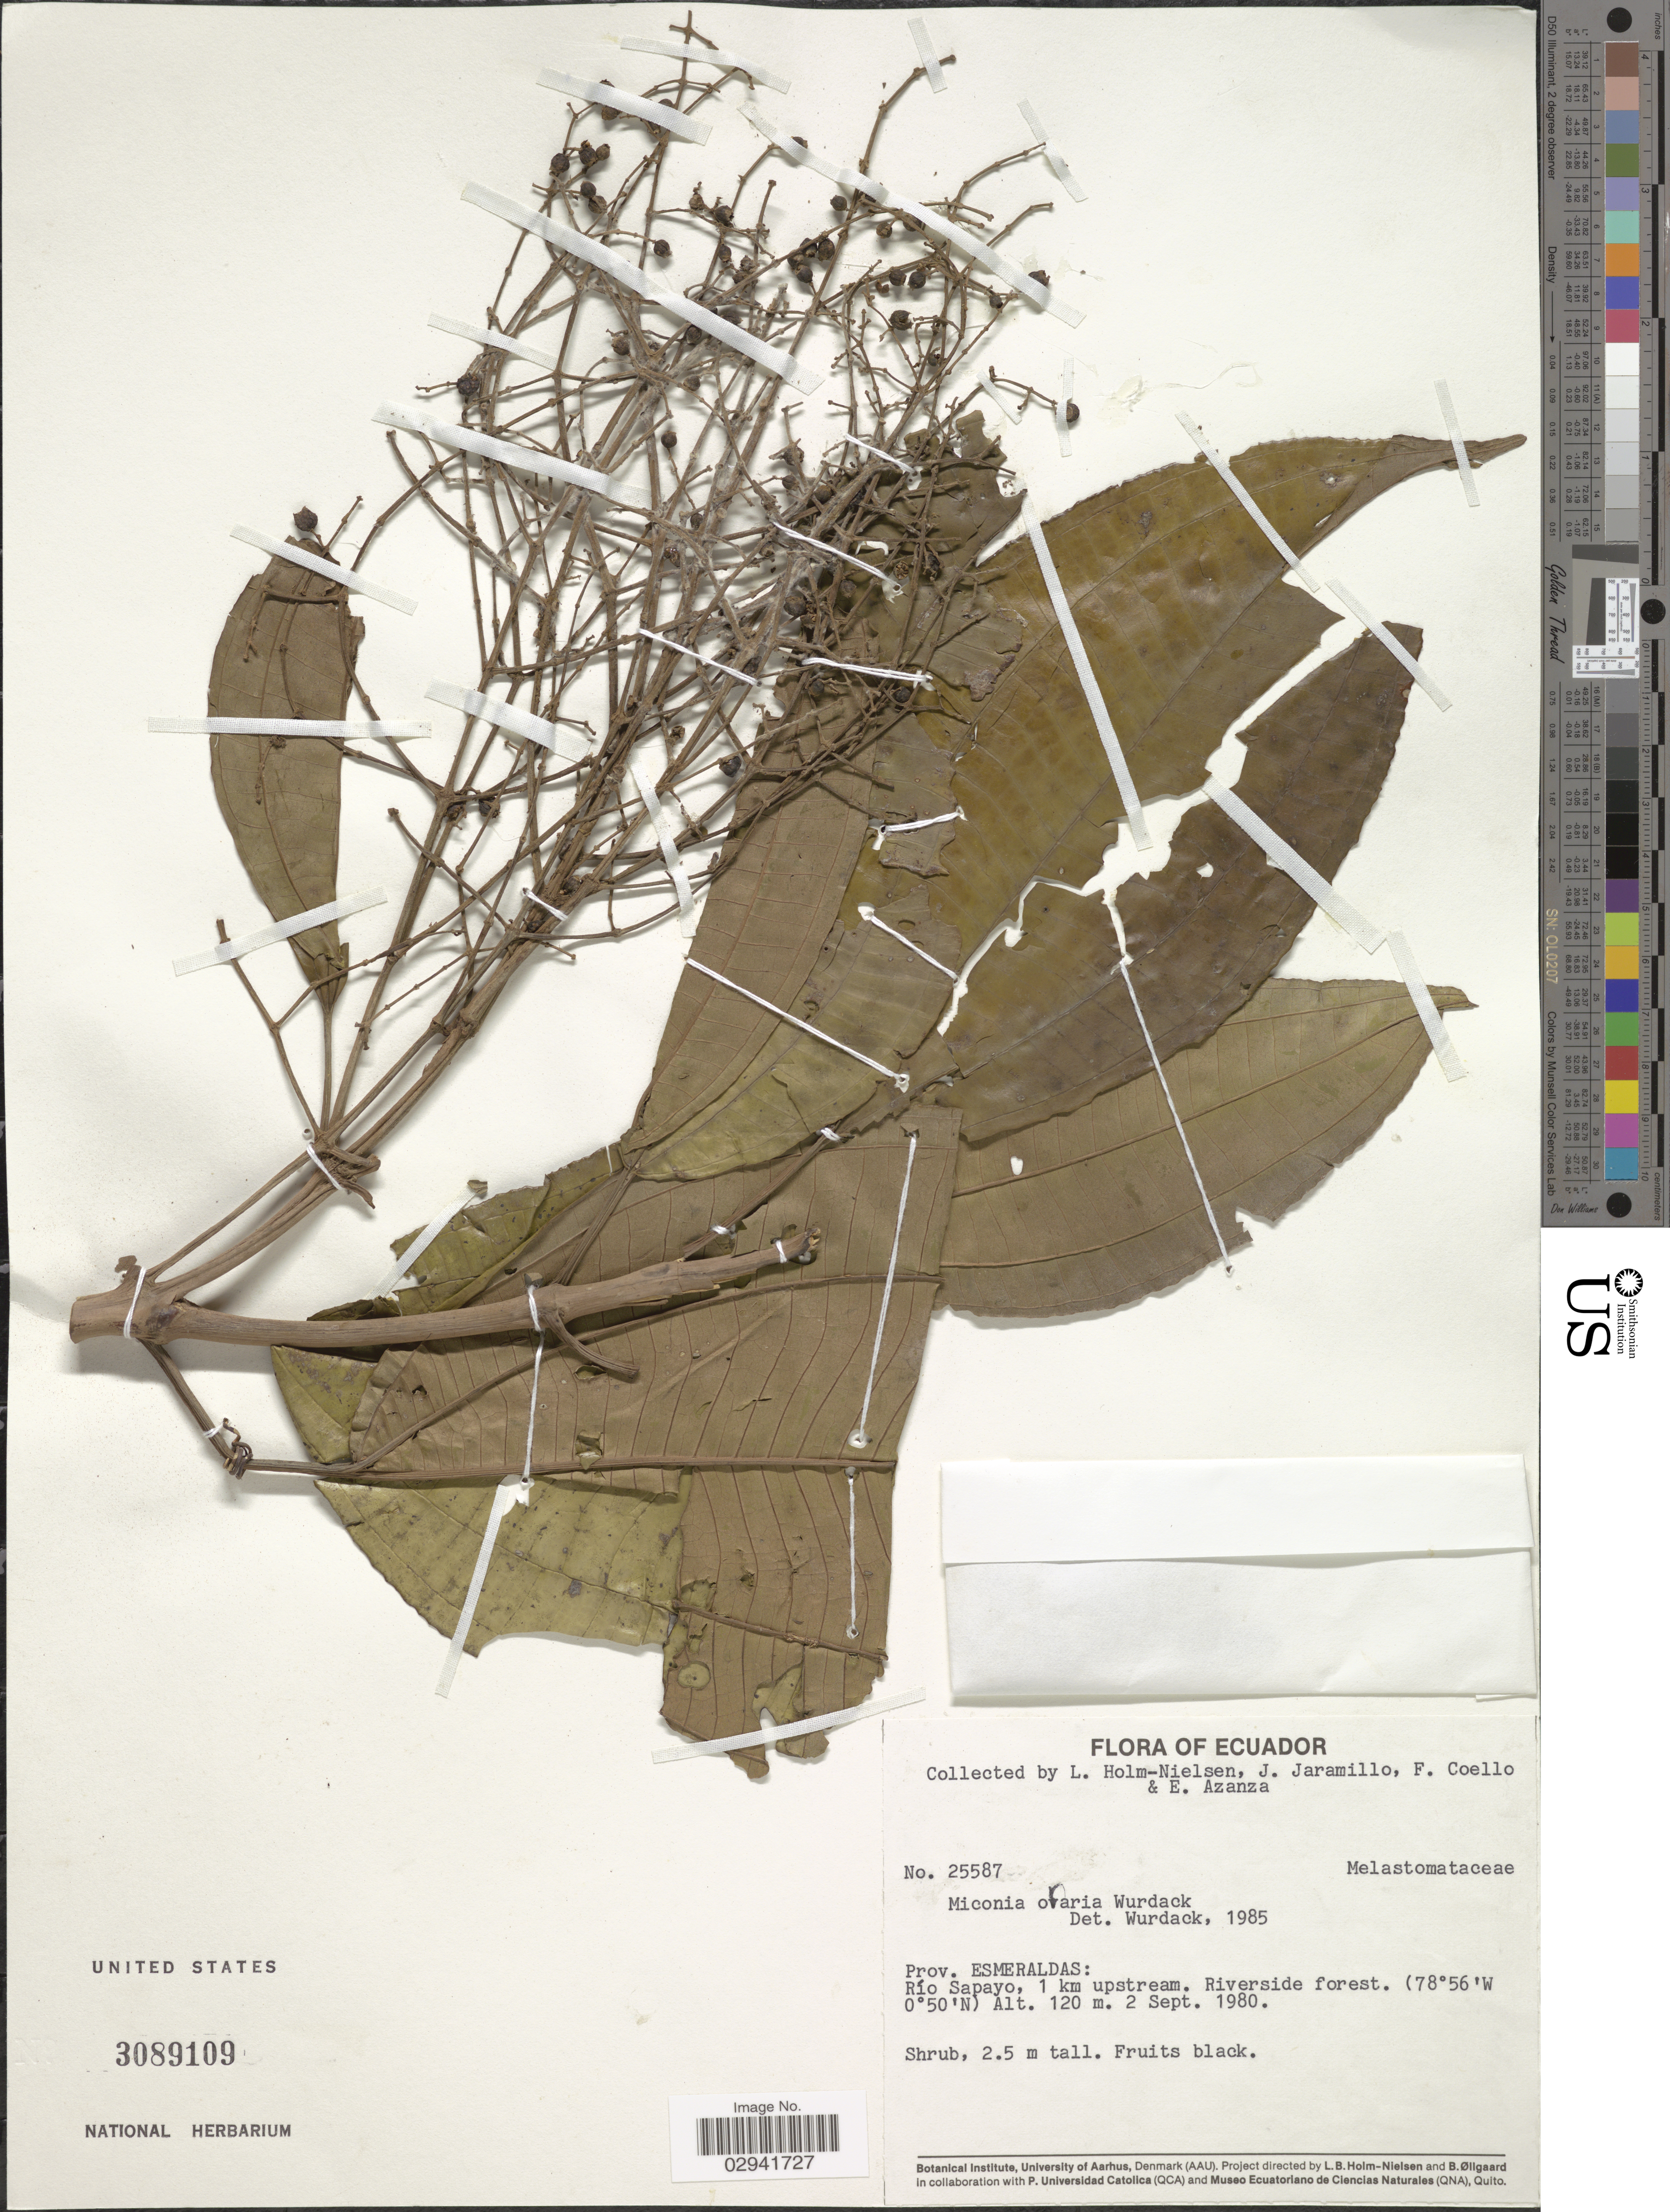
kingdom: Plantae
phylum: Tracheophyta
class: Magnoliopsida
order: Myrtales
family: Melastomataceae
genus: Miconia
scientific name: Miconia oraria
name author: Wurdack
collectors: L. Holm-Nielsen, J. Jaramillo, F. Coello & E. Azanza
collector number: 25587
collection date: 1980-09-02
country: Ecuador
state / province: Esmeraldas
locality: Prov. Esmeraldas: Río Sapayo, 1 km upstream. Riverside forest.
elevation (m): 120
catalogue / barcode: US 3089109